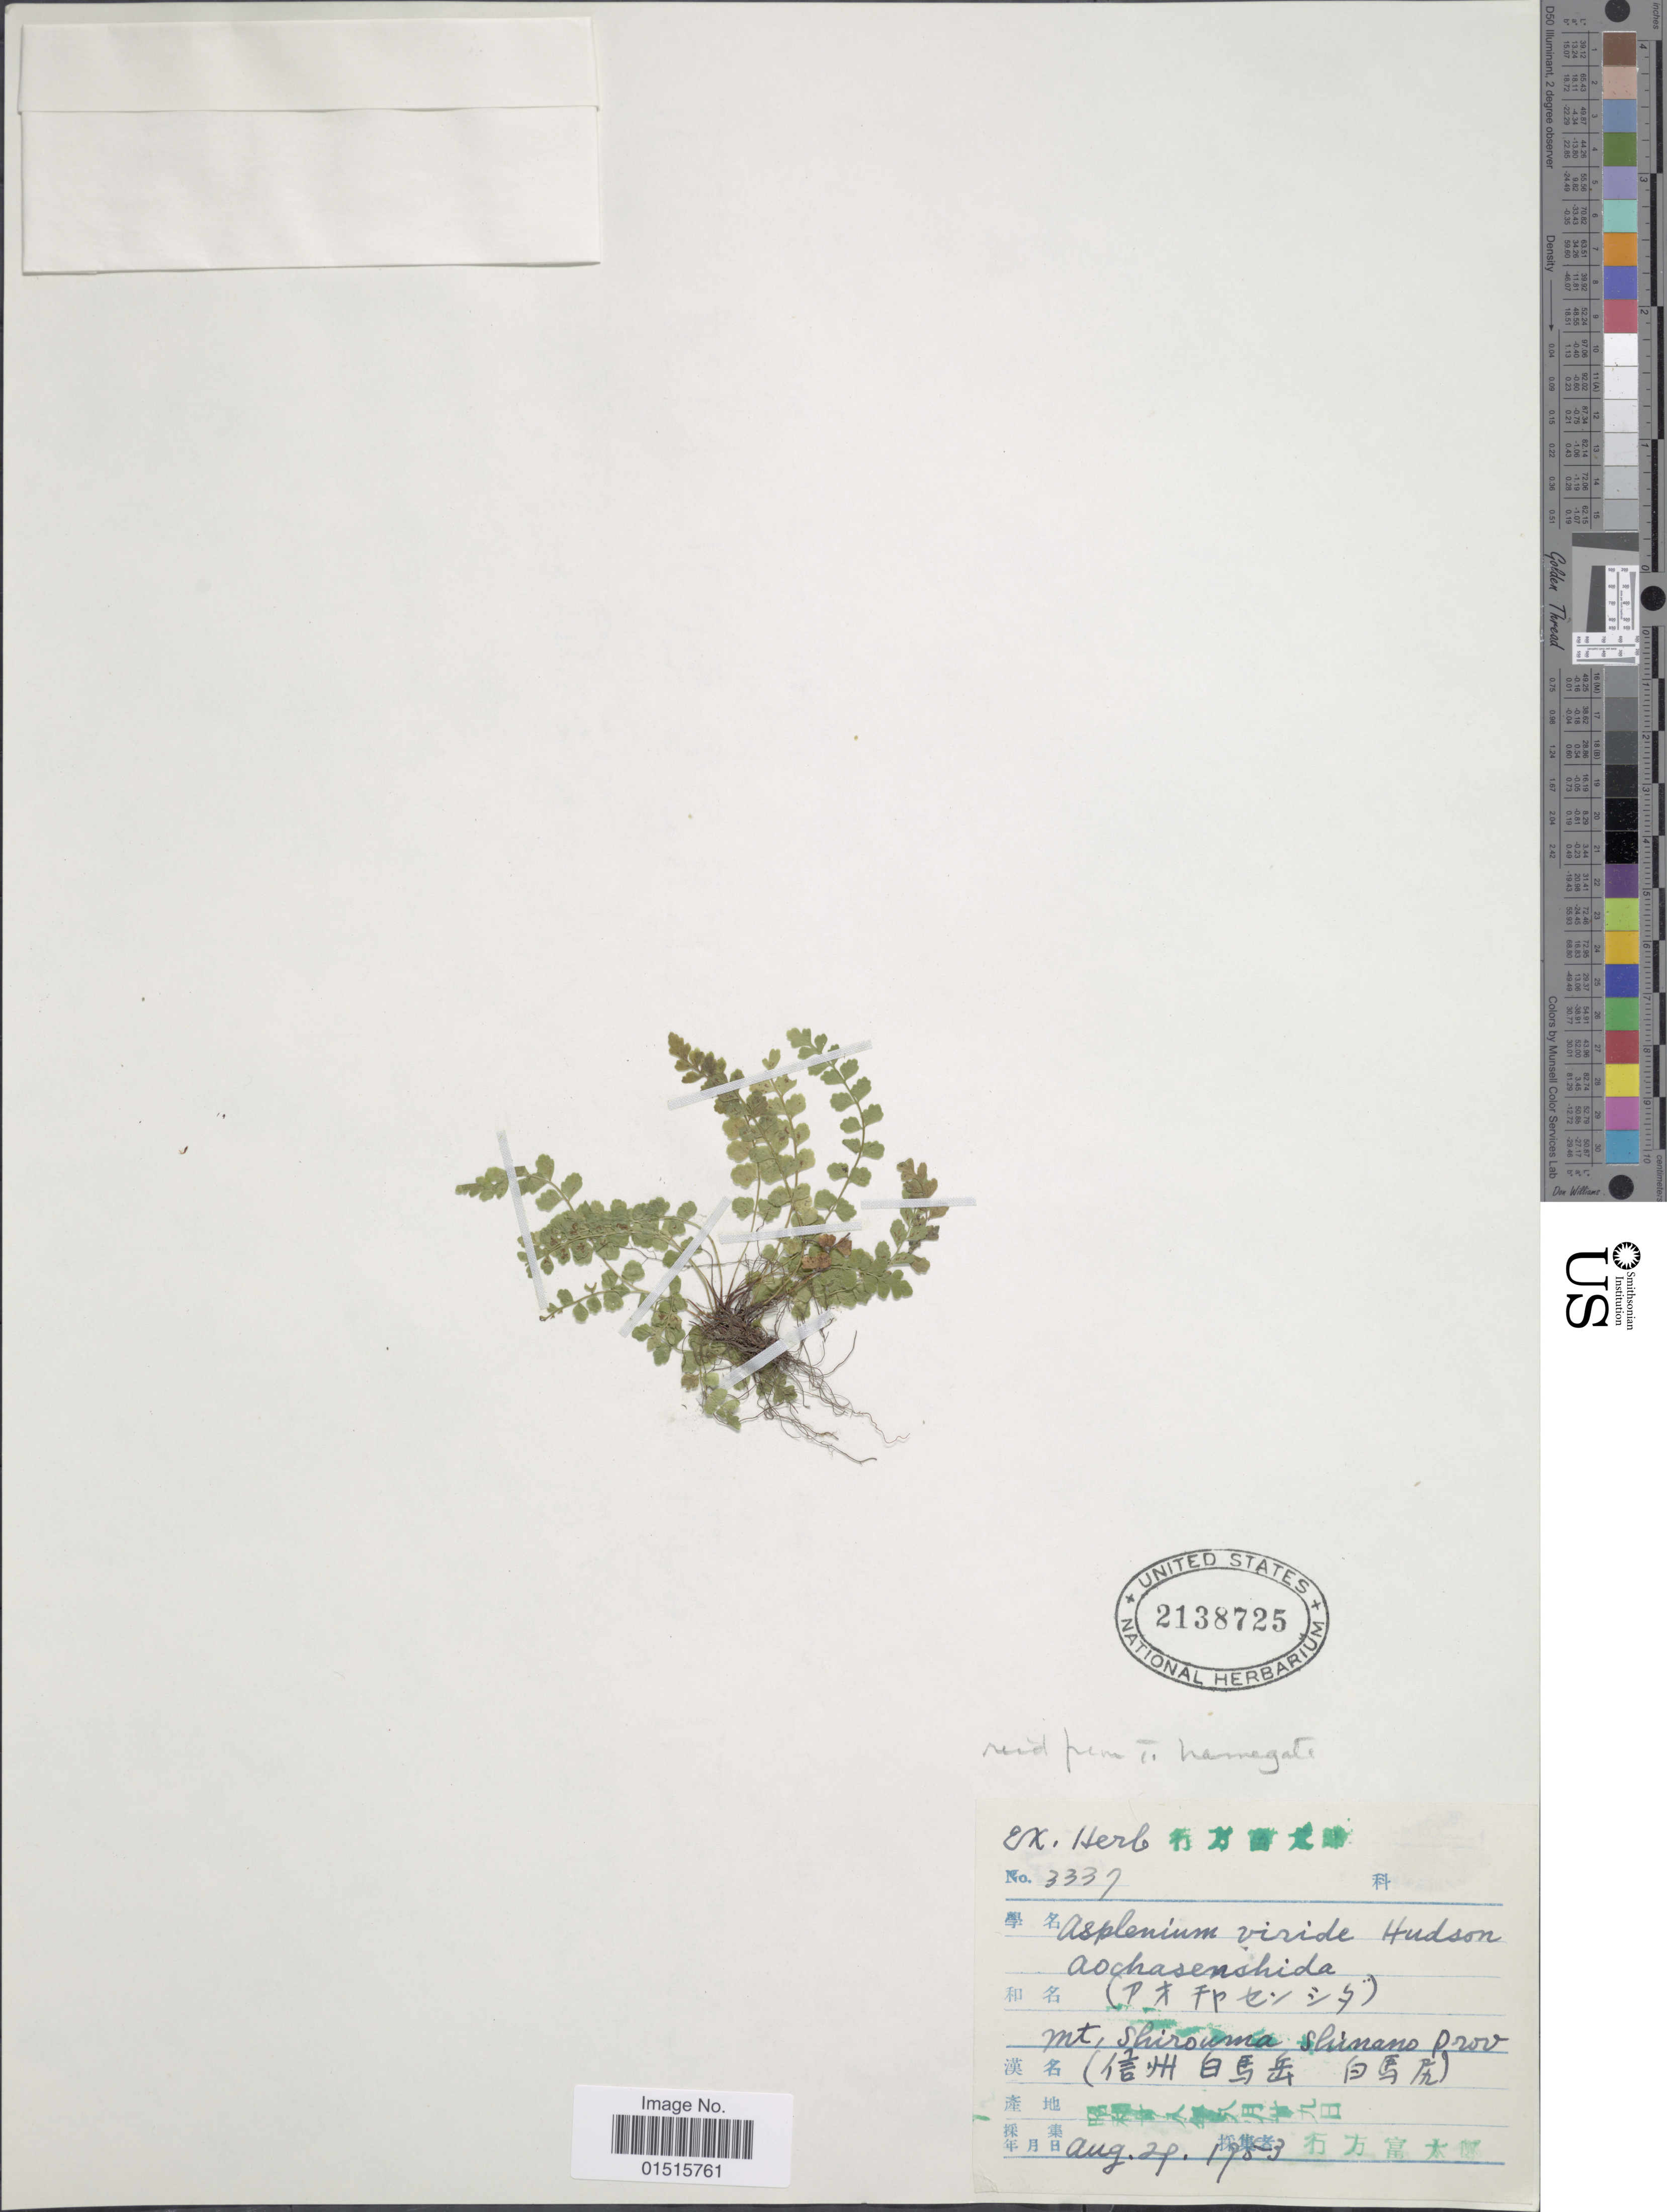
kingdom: Plantae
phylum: Tracheophyta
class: Polypodiopsida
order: Polypodiales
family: Aspleniaceae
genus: Asplenium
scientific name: Asplenium viride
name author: Huds.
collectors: ex herb. Tomitaro Namegata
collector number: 3337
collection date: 1953-08-04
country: Japan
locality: Mt. Shirouma, Shimano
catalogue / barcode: US 2138725